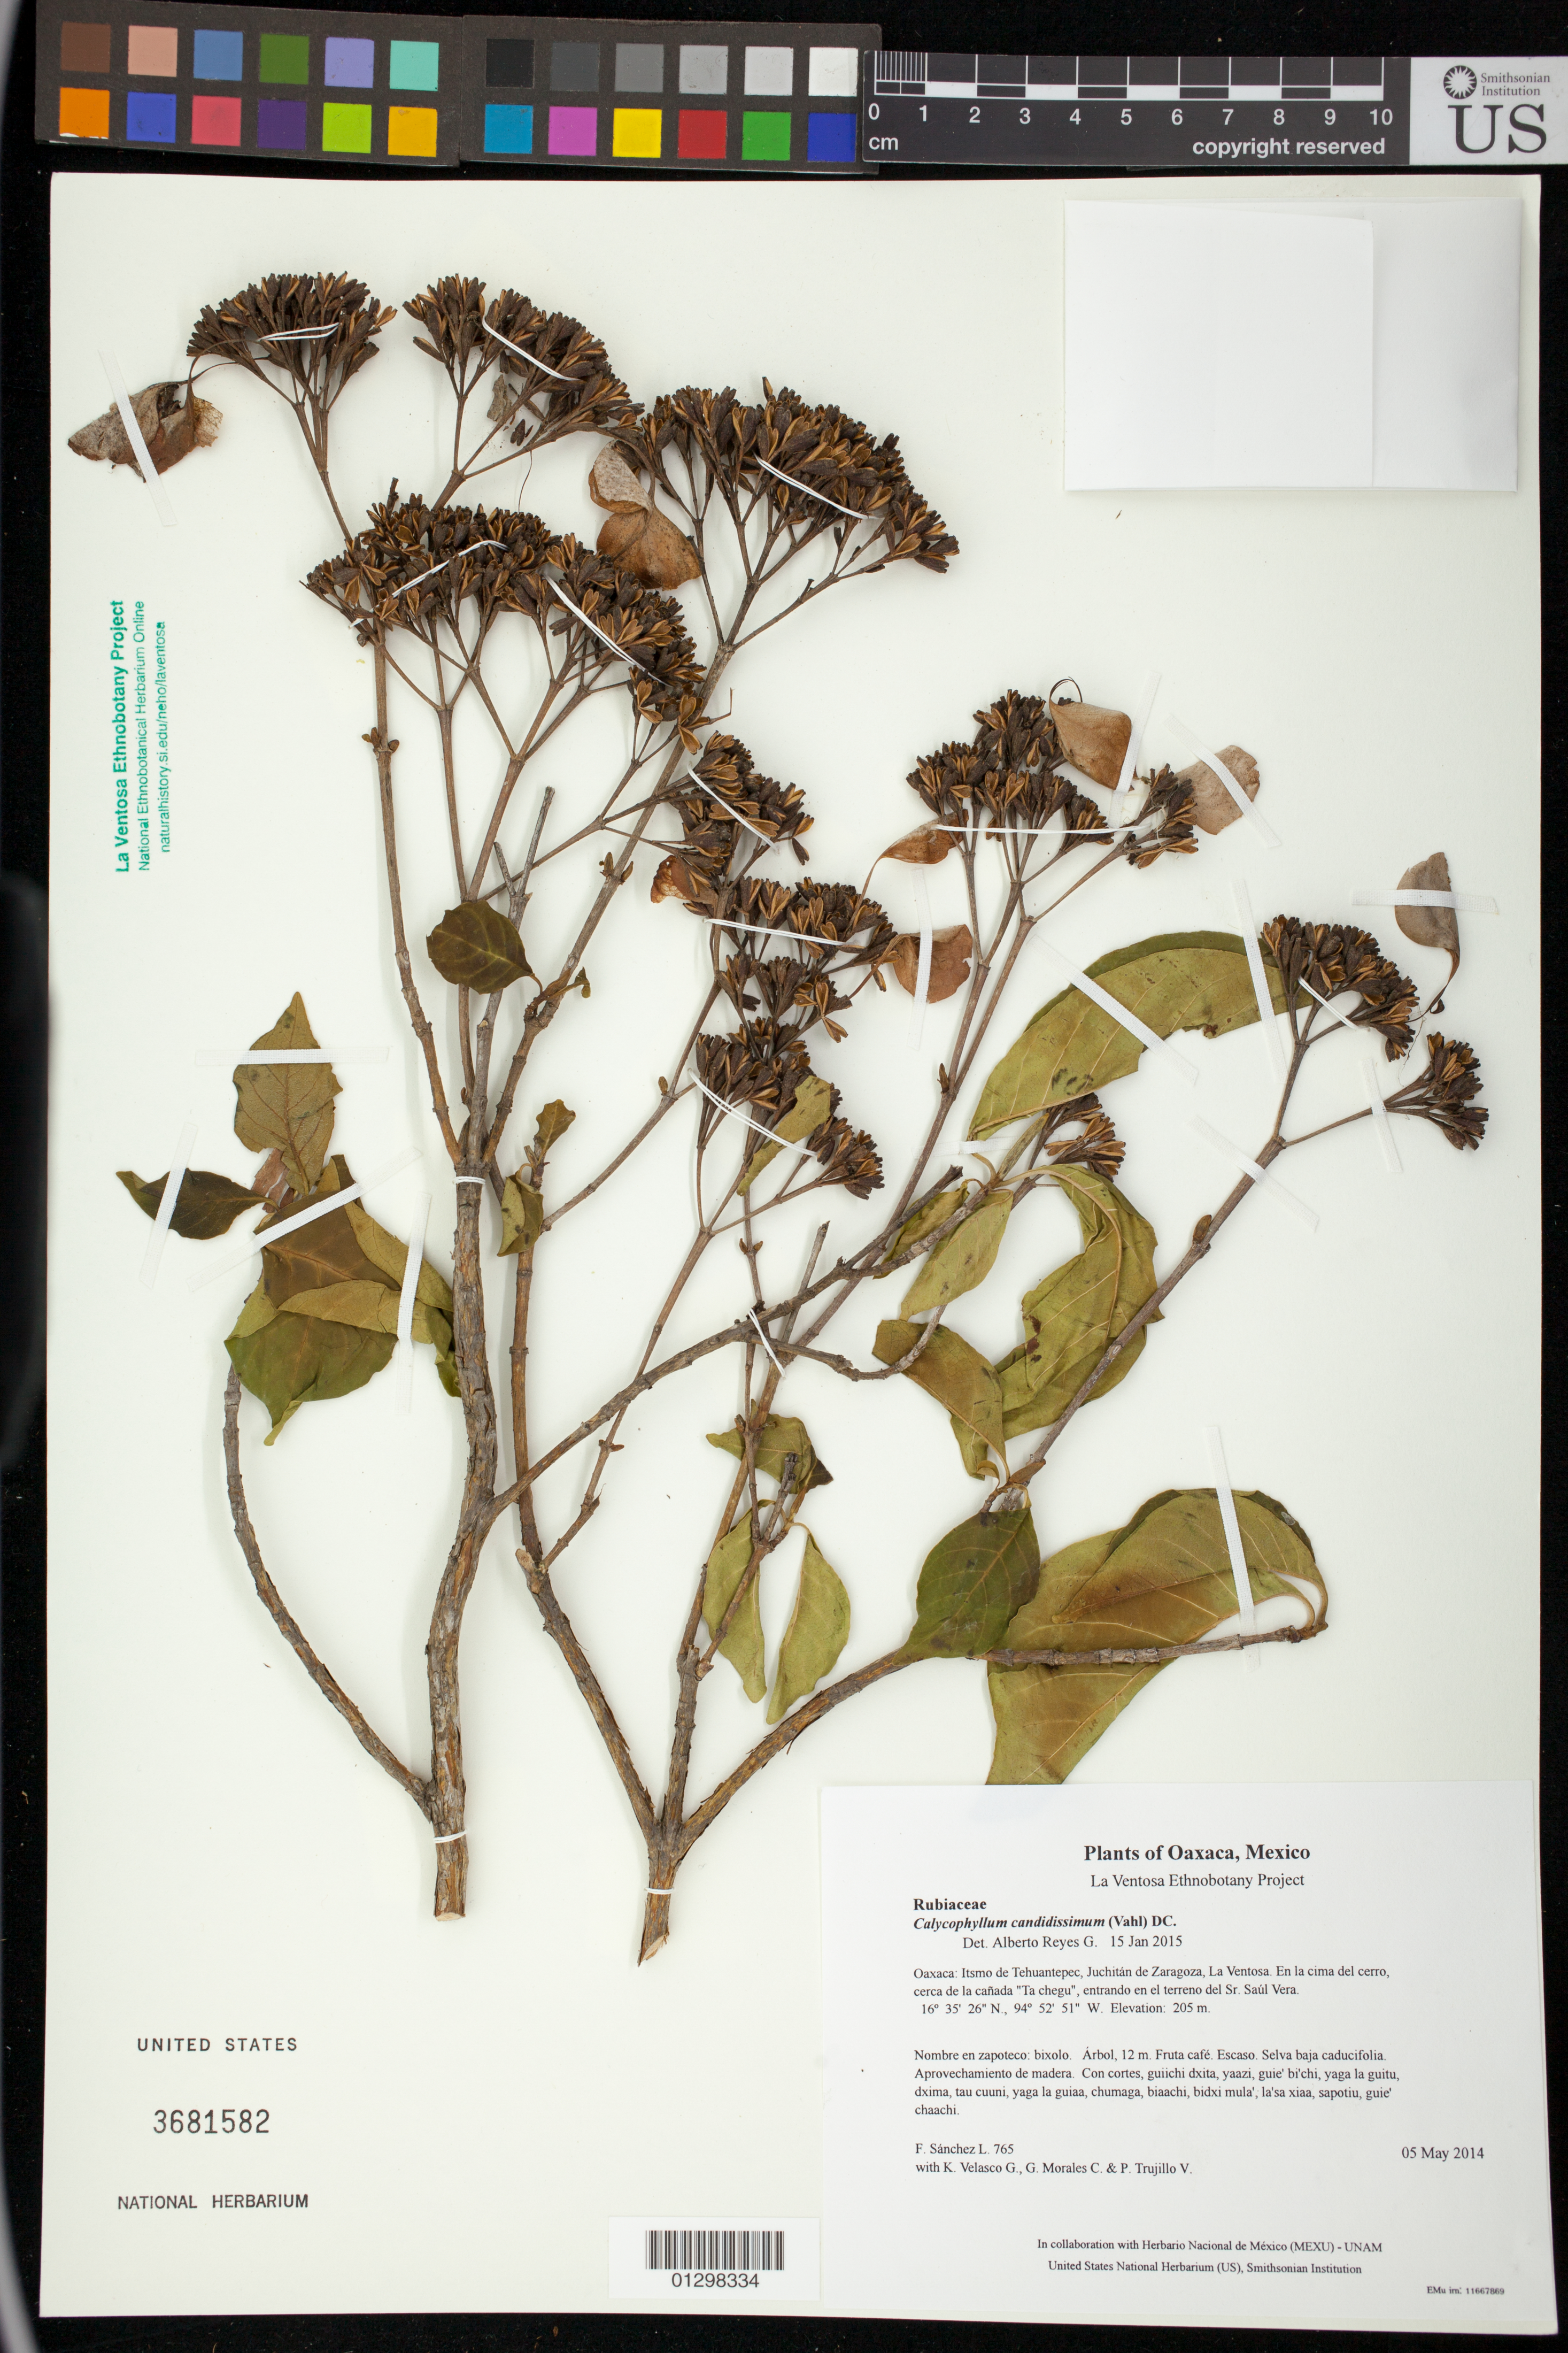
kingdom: Plantae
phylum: Tracheophyta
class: Magnoliopsida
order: Gentianales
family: Rubiaceae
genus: Calycophyllum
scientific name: Calycophyllum candidissimum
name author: (Vahl) DC.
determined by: Reyes García, A.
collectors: F. Sánchez L., K. Velasco G., G. Morales C. & P. Trujillo V.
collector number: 765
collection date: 2014-05-05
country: Mexico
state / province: Oaxaca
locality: Itsmo de Tehuantepec, Juchitán de Zaragoza, La Ventosa. En la cima del cerro, cerca de la cañada "Ta chegu", entrando en el terreno del Sr. Saúl Vera.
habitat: Selva baja caducifolia. Aprovechamiento de madera.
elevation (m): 205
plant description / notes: JEBOT, MEXU, SERO, US; Yaga. 12 m. Cuaananaxhi namuu. Huaxie'.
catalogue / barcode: US 3681582